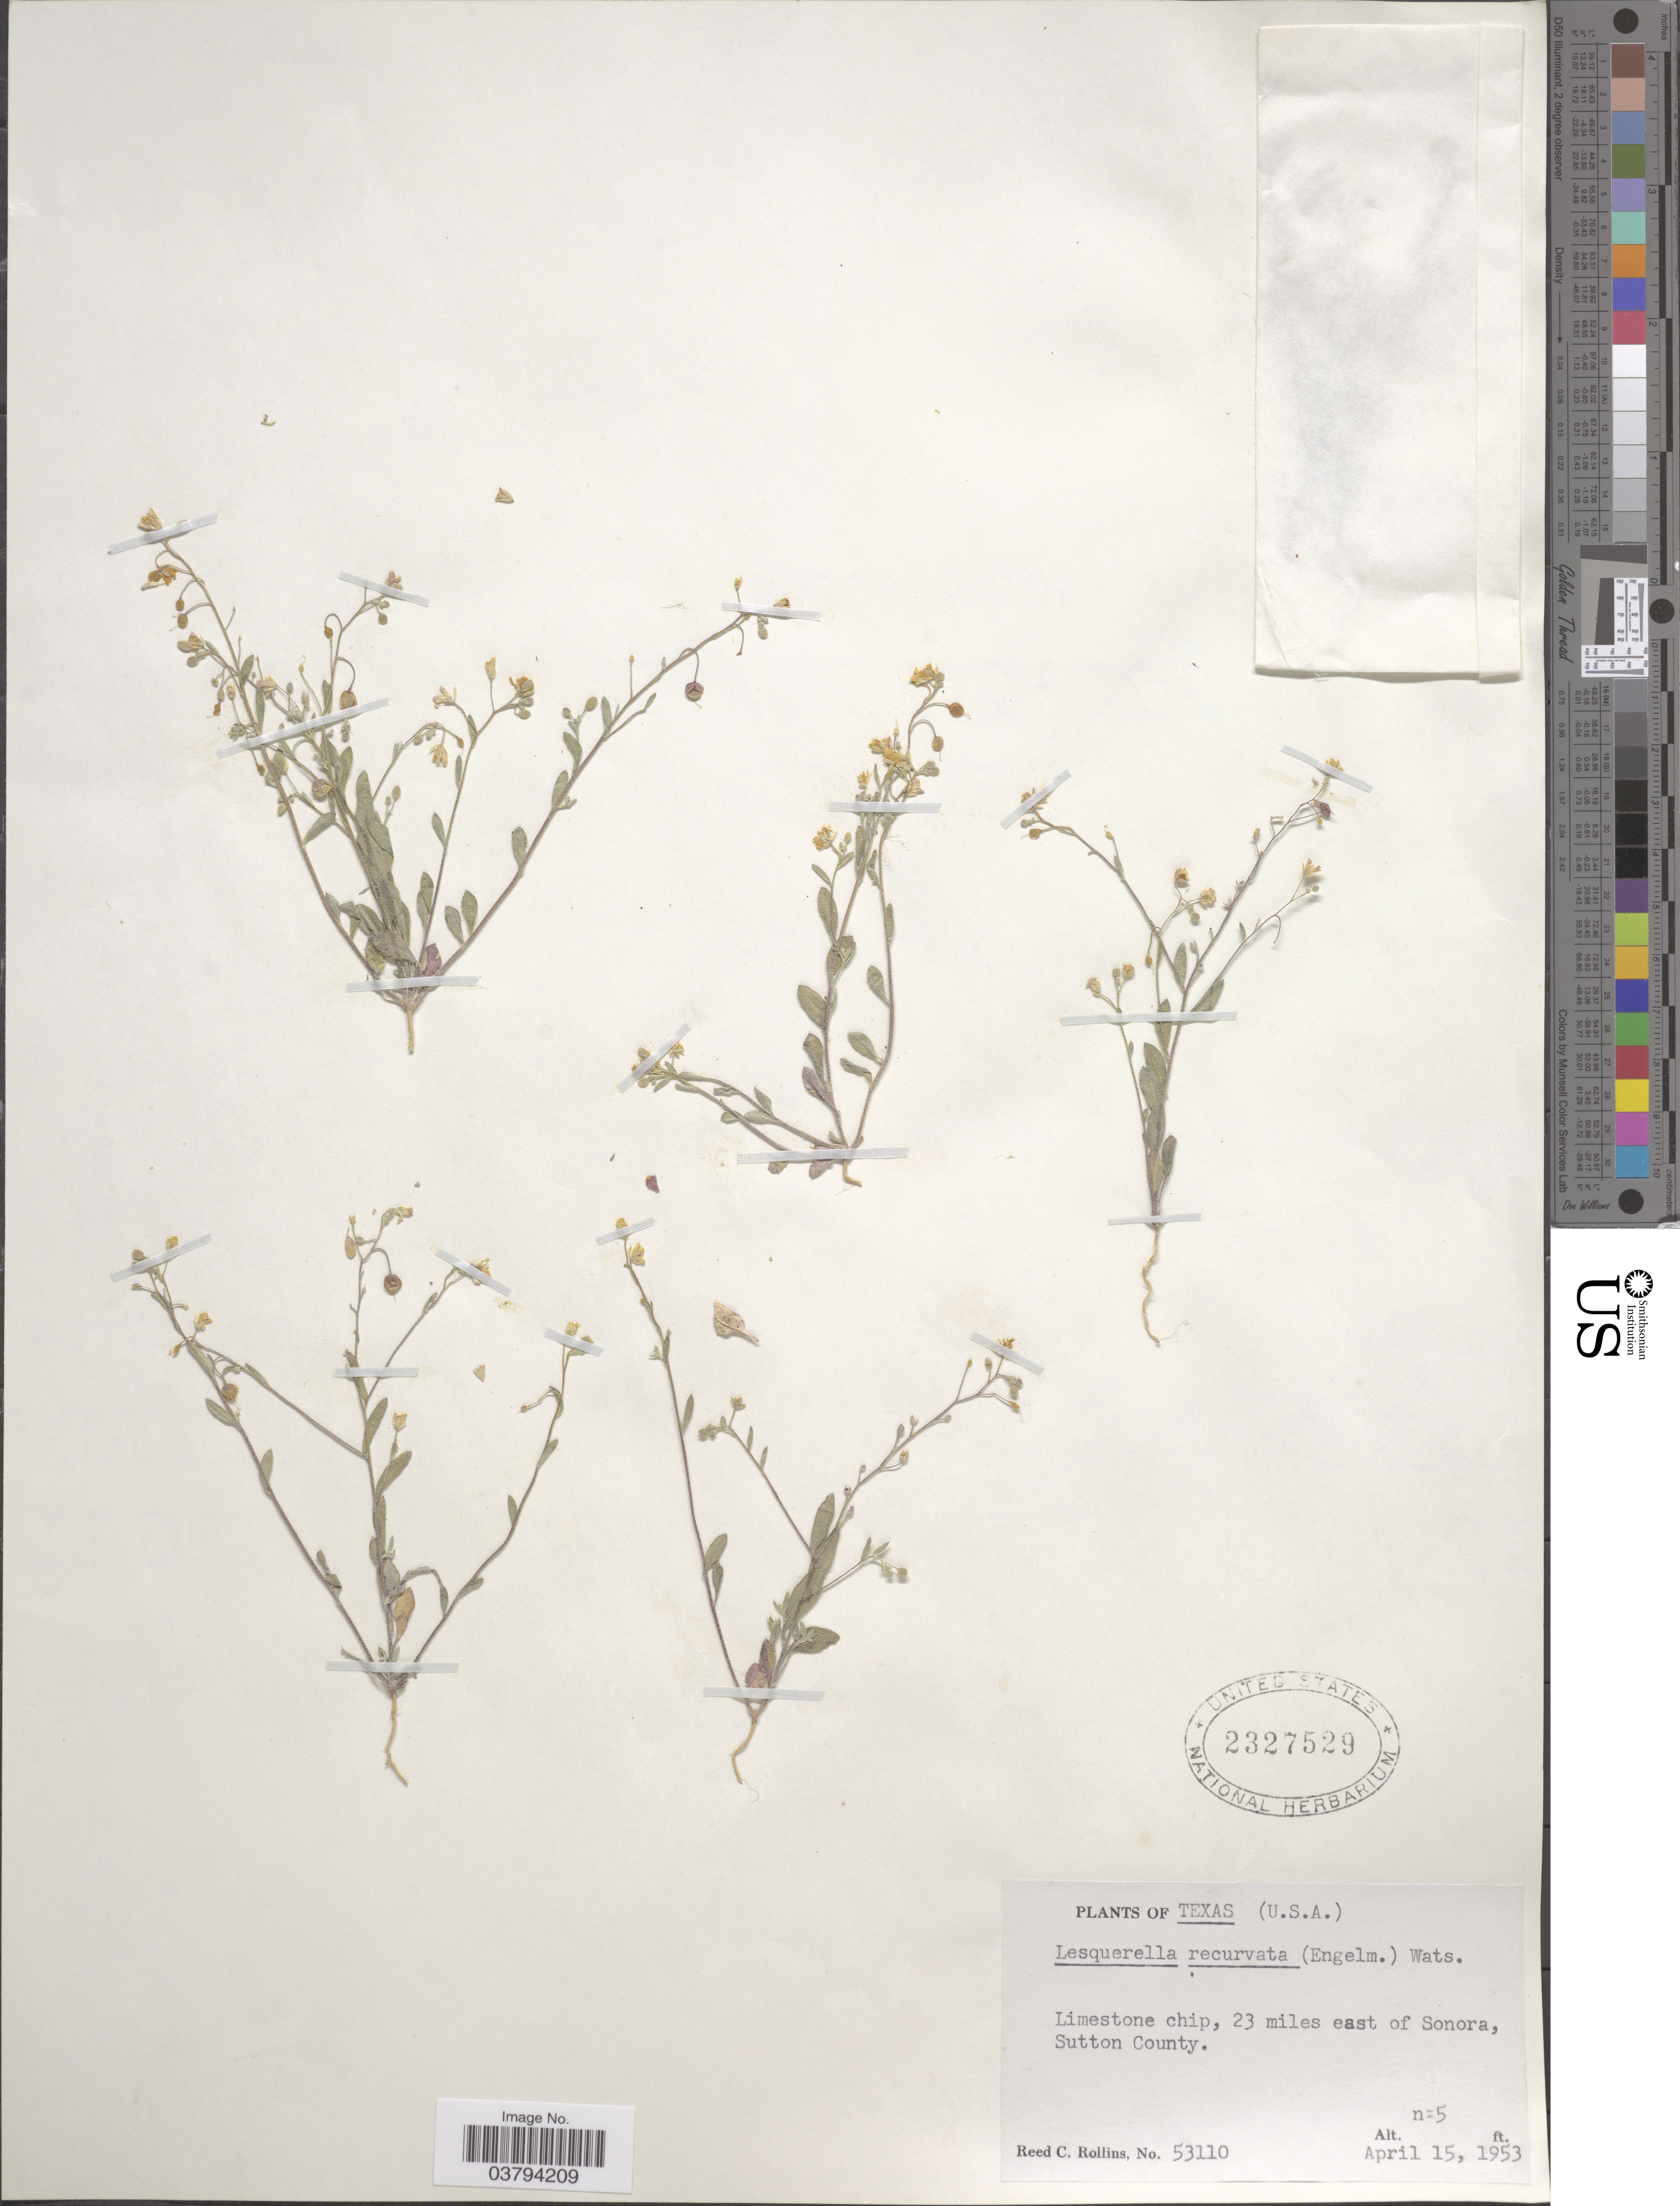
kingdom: Plantae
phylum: Tracheophyta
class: Magnoliopsida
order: Brassicales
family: Brassicaceae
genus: Lesquerella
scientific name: Lesquerella recurvata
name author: (Englem. ex A. Gray) S. Watson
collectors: R. C. Rollins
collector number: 53110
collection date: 1953-04-15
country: United States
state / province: Texas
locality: Limestone chip, 23 miles east of Sonora, Sutton County.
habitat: limestone chip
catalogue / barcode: US 2327529